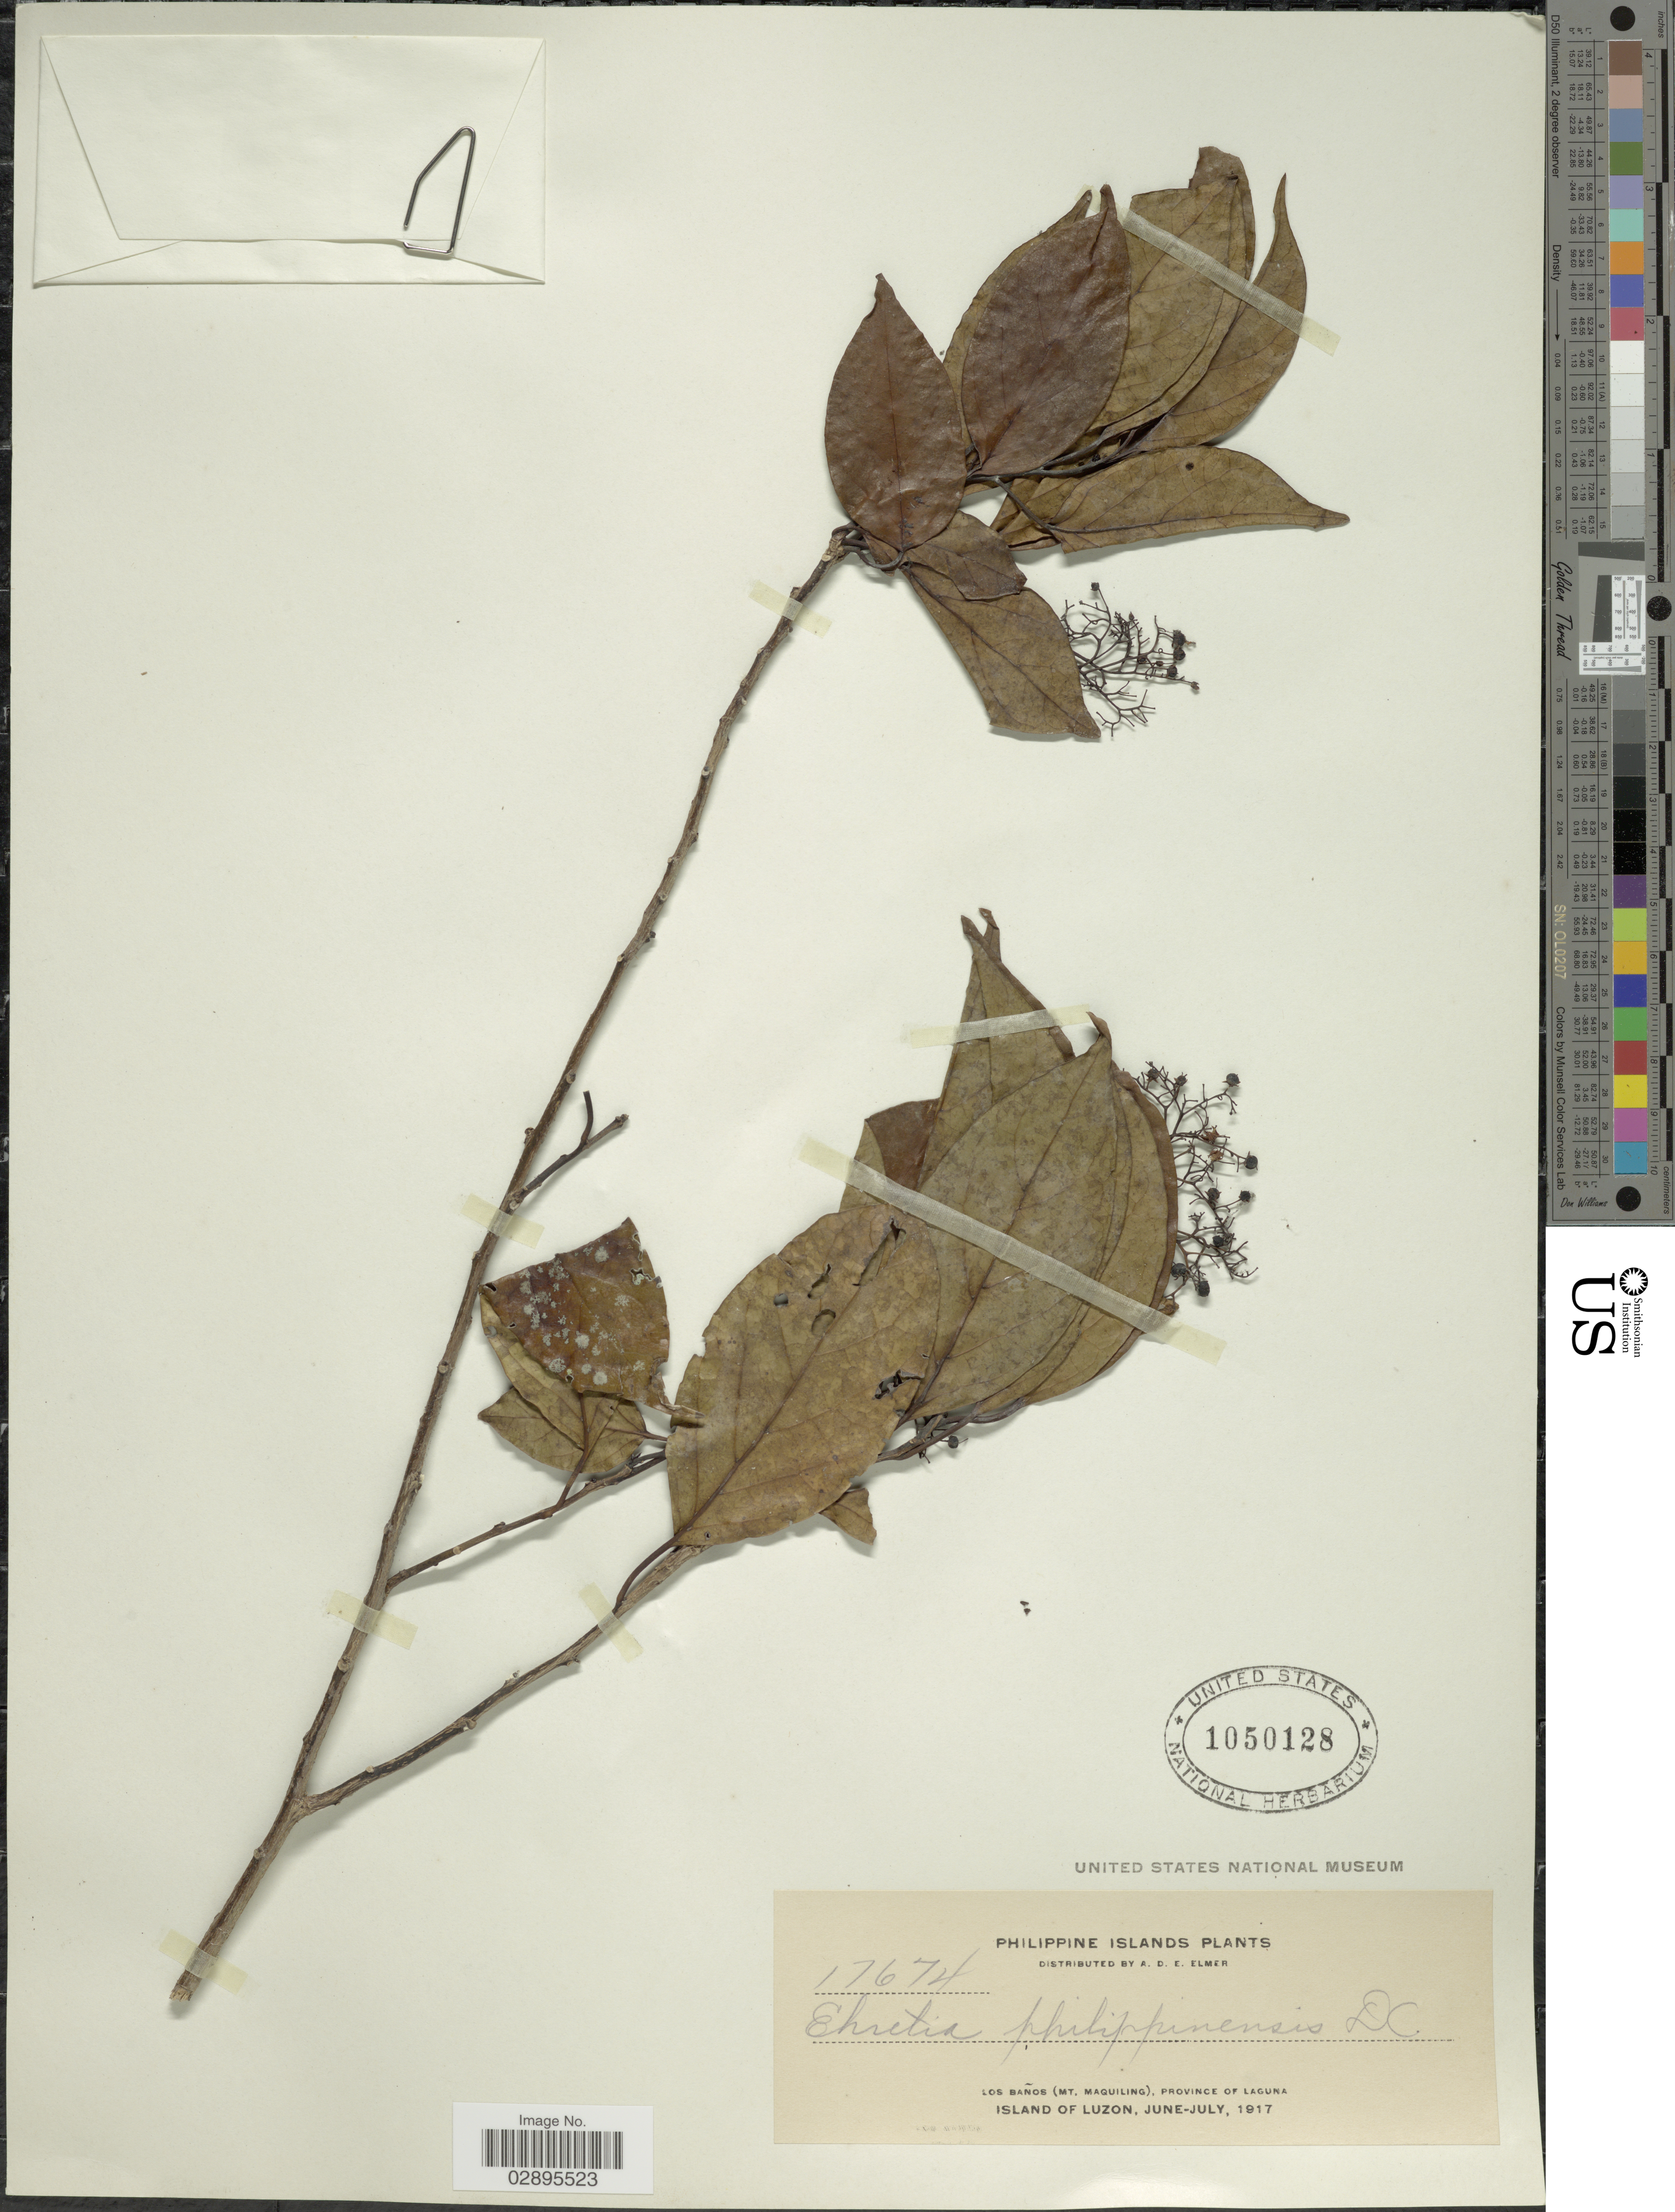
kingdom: Plantae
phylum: Tracheophyta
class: Magnoliopsida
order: Boraginales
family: Ehretiaceae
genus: Ehretia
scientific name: Ehretia philippinensis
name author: A. DC.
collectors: A. D. E. Elmer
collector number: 17674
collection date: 1917-06/1917-07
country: Philippines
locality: Philippine Islands. Los Baños (Mt. Maquiling), Province of Laguna. Island of Luzon.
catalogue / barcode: US 1050128